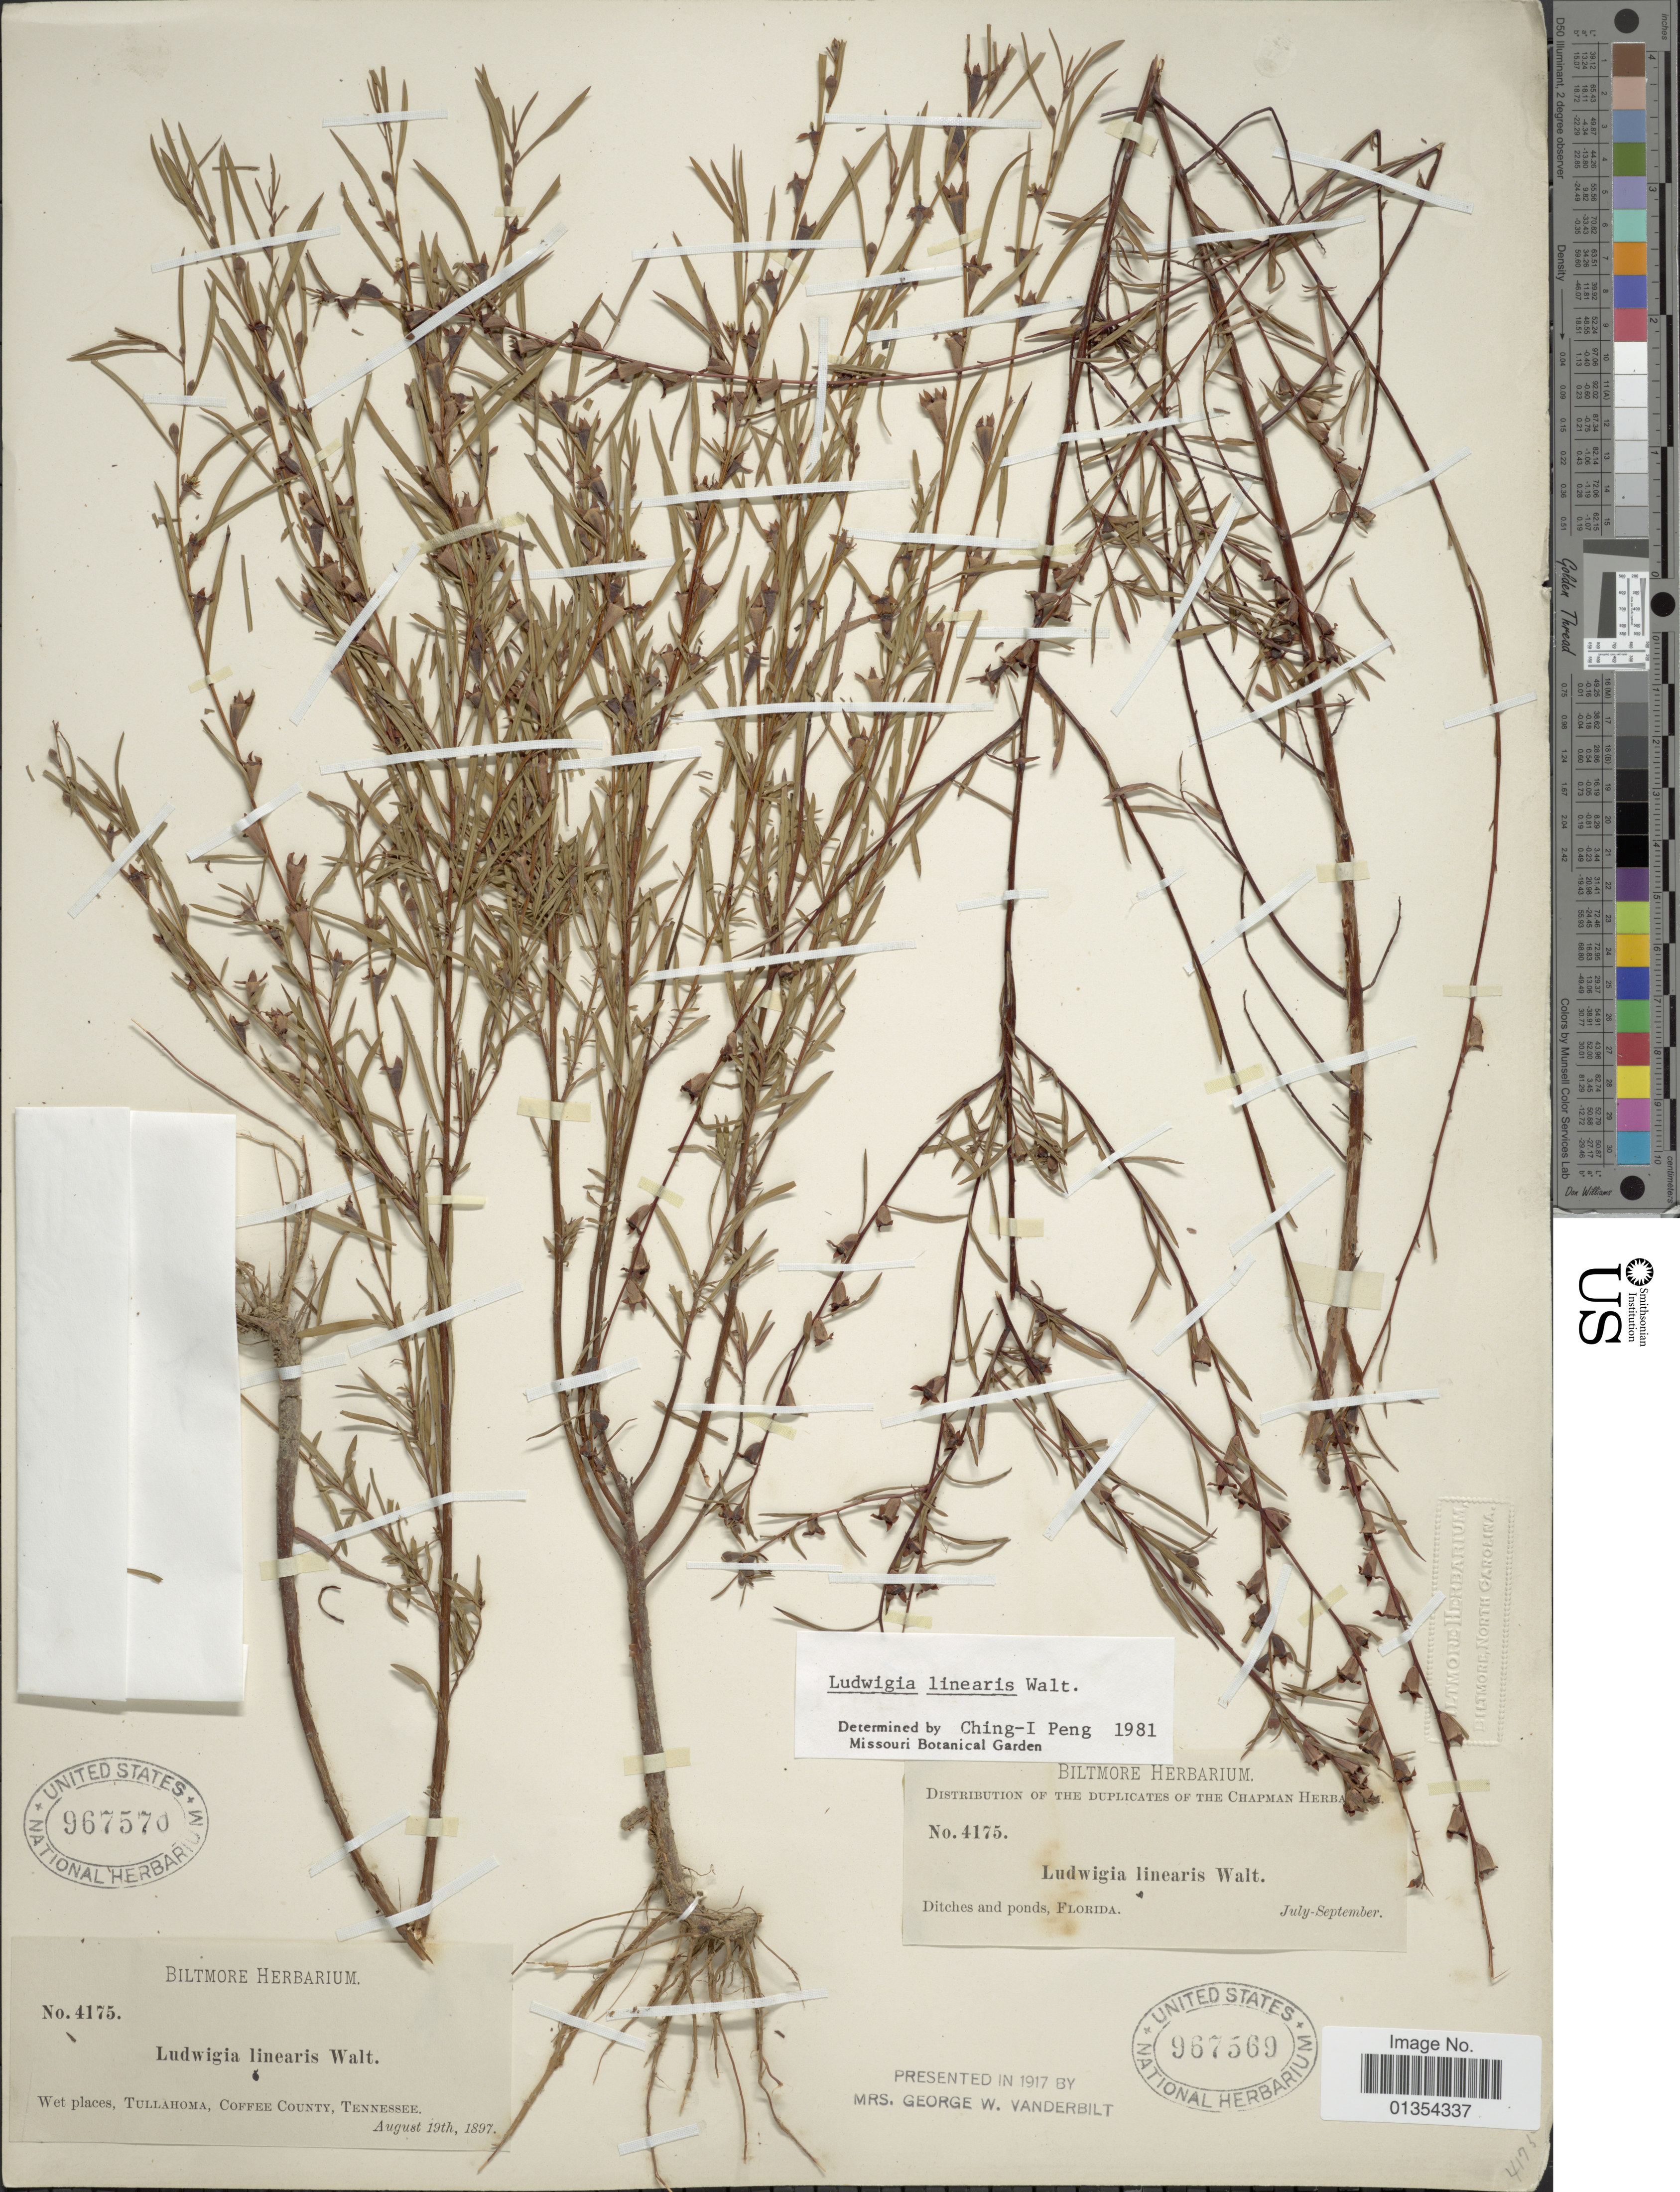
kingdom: Plantae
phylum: Tracheophyta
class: Magnoliopsida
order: Myrtales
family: Onagraceae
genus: Ludwigia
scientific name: Ludwigia linearis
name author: Walter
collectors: ex herb. Biltmore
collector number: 4175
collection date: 1897-08-19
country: United States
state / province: Tennessee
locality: Tullahoma, Coffee County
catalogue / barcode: US 967570-2